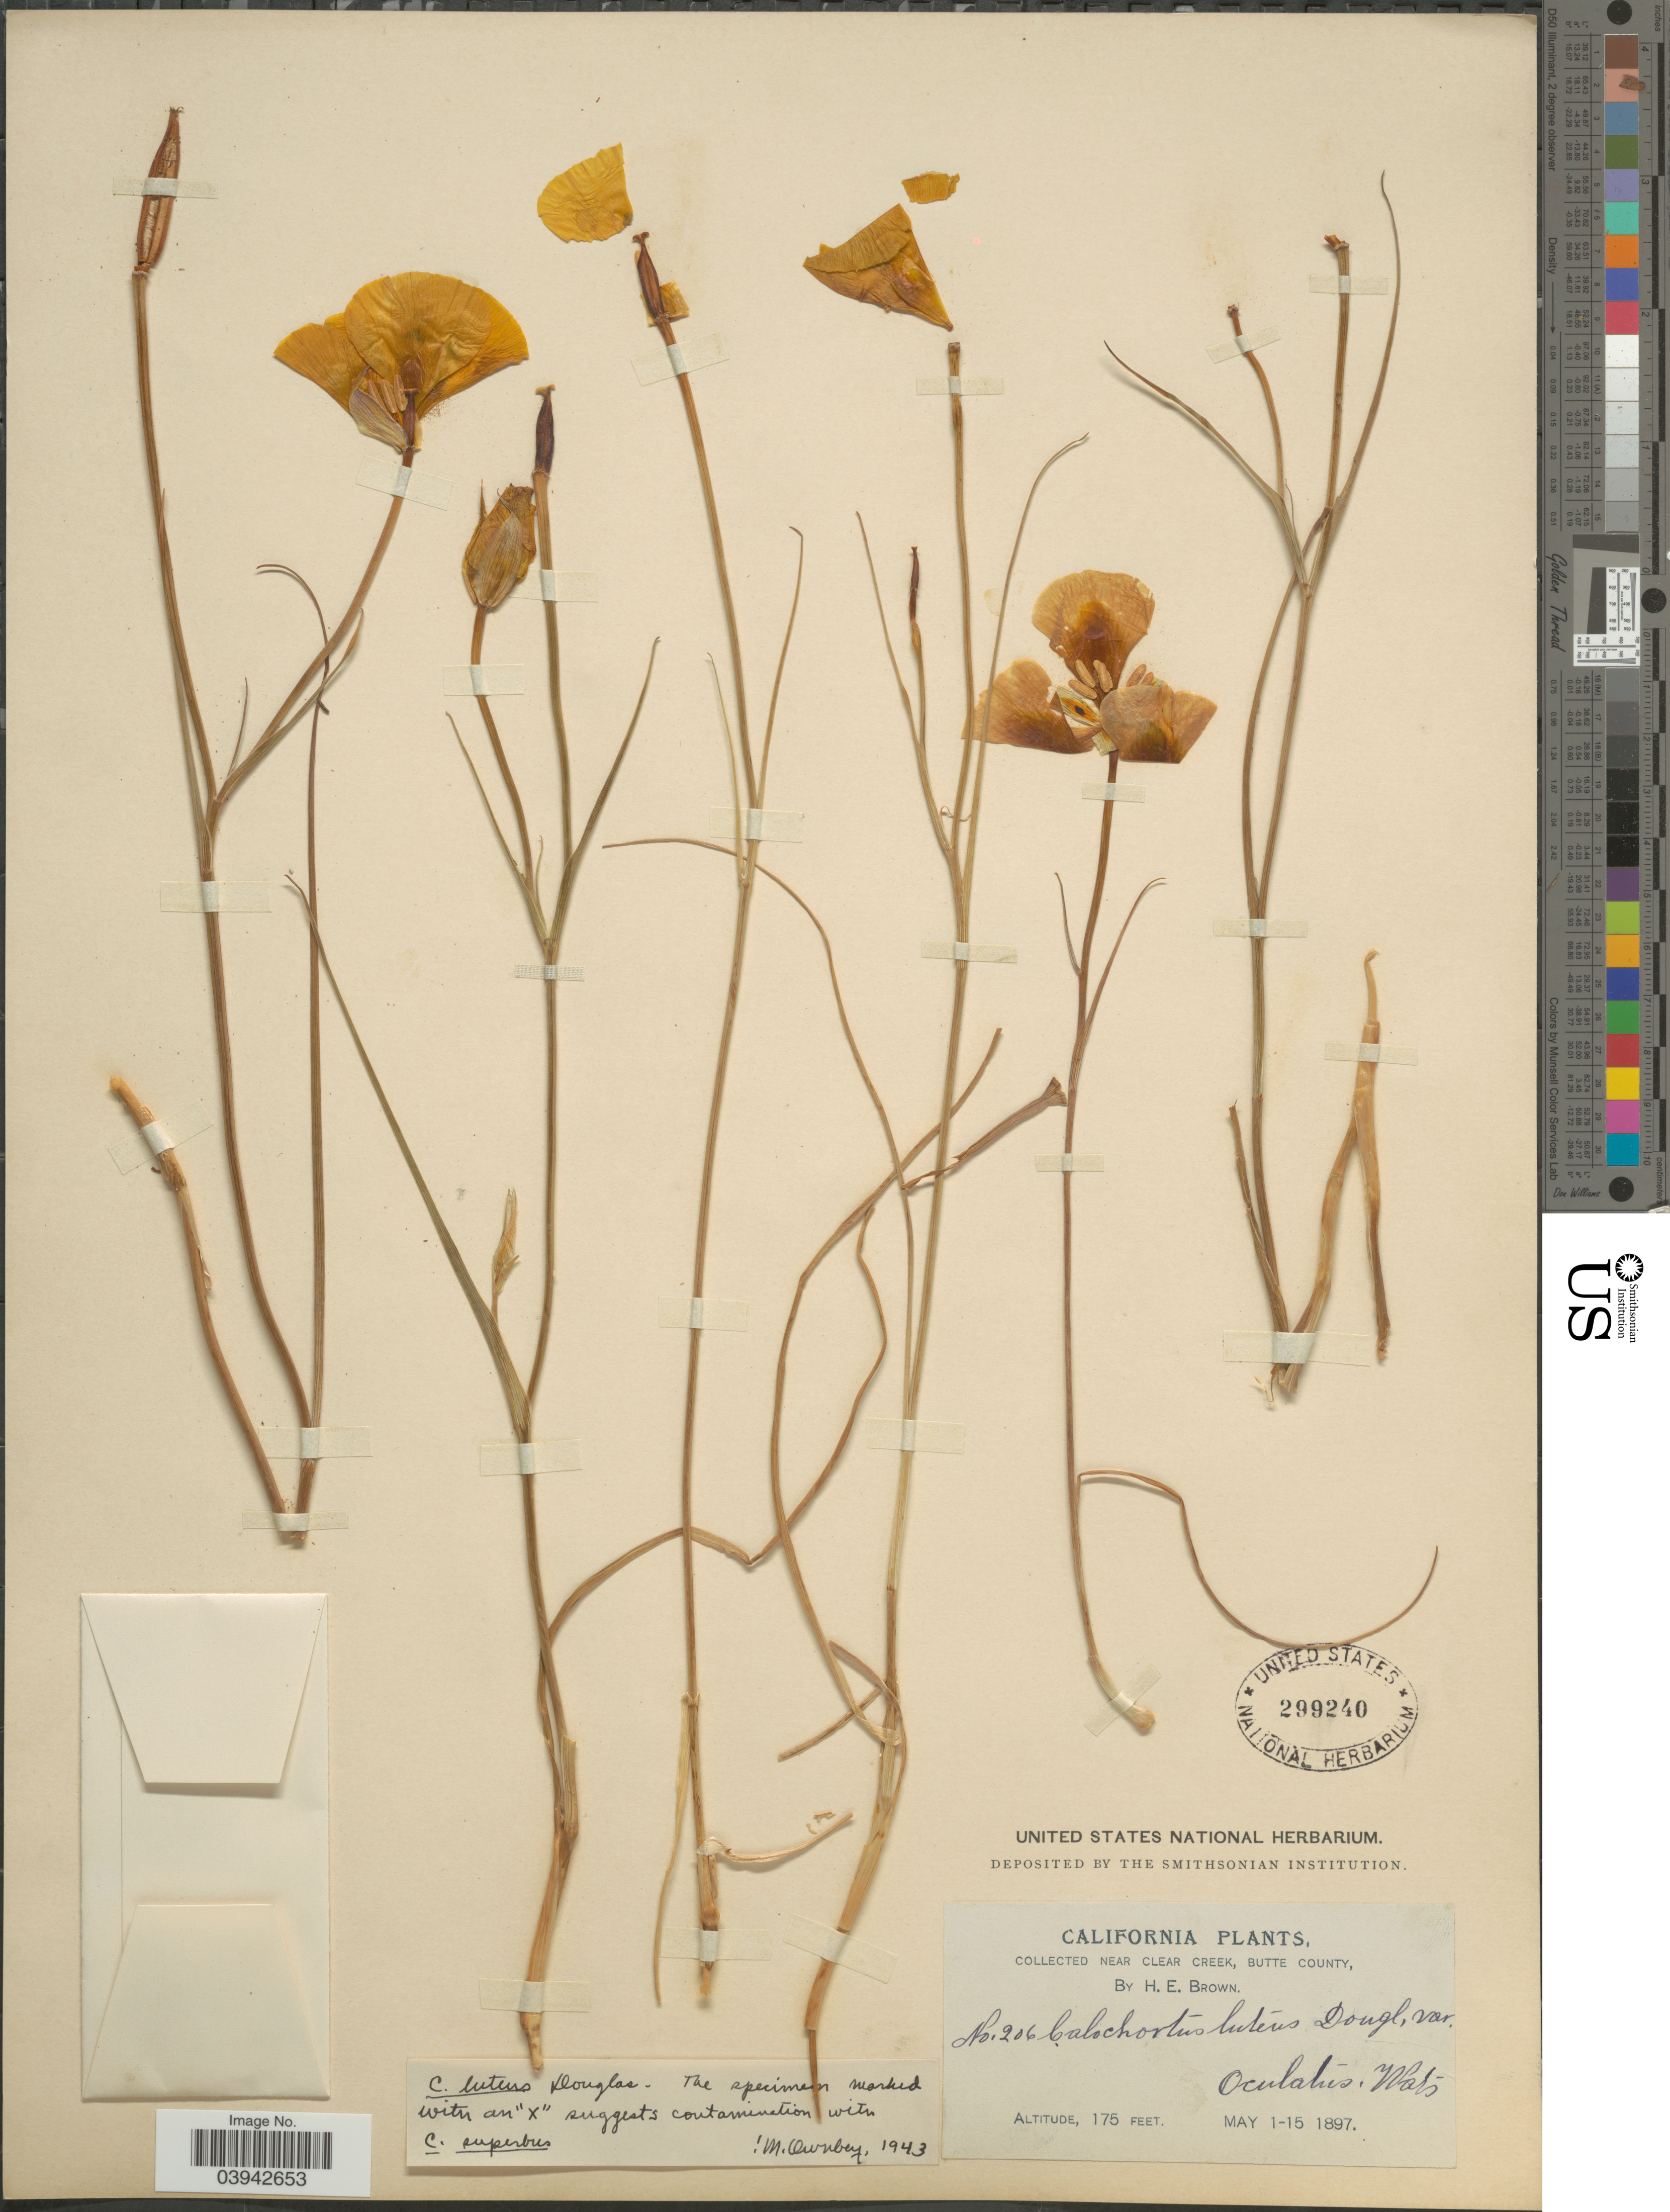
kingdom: Plantae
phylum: Tracheophyta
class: Liliopsida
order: Liliales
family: Liliaceae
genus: Calochortus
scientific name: Calochortus luteus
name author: Douglas ex Lindl.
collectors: H. E. Brown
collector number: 206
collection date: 1897-05-01/1897-05-15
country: United States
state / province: California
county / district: Butte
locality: Near Clear Creek, Butte County.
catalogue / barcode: US 299240